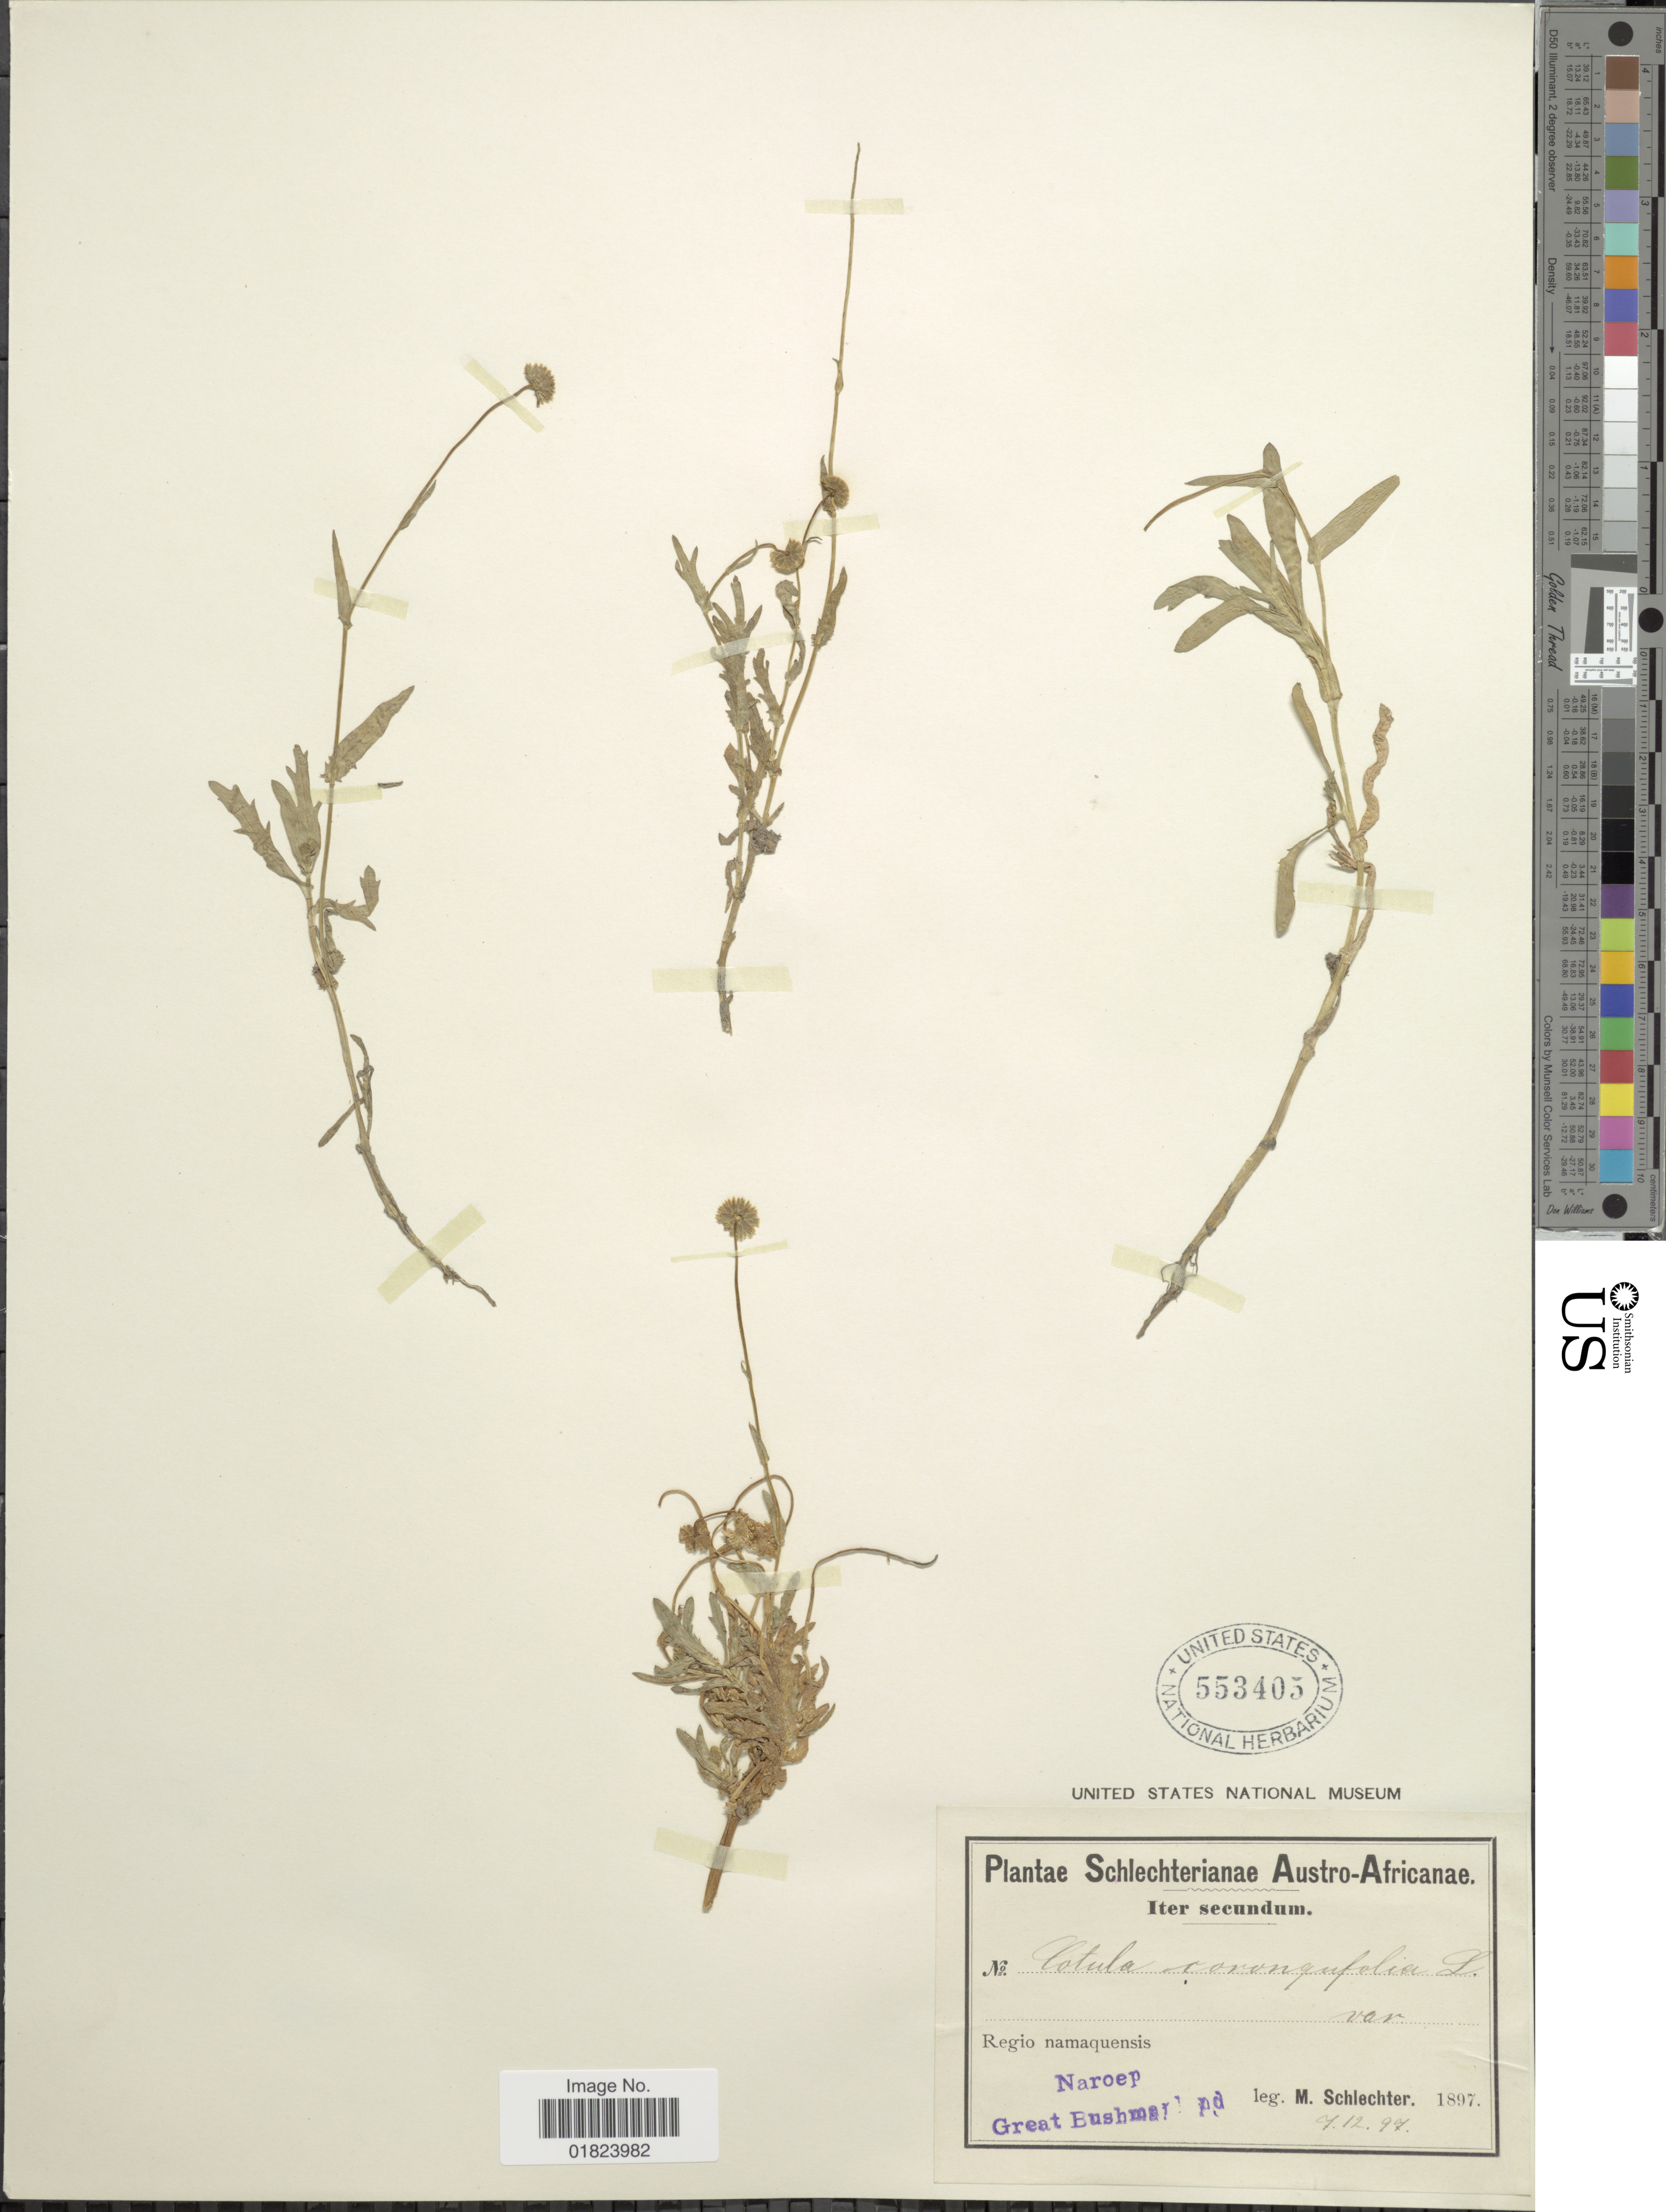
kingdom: Plantae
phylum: Tracheophyta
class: Magnoliopsida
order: Asterales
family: Asteraceae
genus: Cotula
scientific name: Cotula coronopifolia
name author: L.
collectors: M. Schlechter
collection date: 1897-12-07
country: South Africa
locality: Austro-Africanae, Regio namaquensis, Naroep, Great Bushmarland.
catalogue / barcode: US 553405